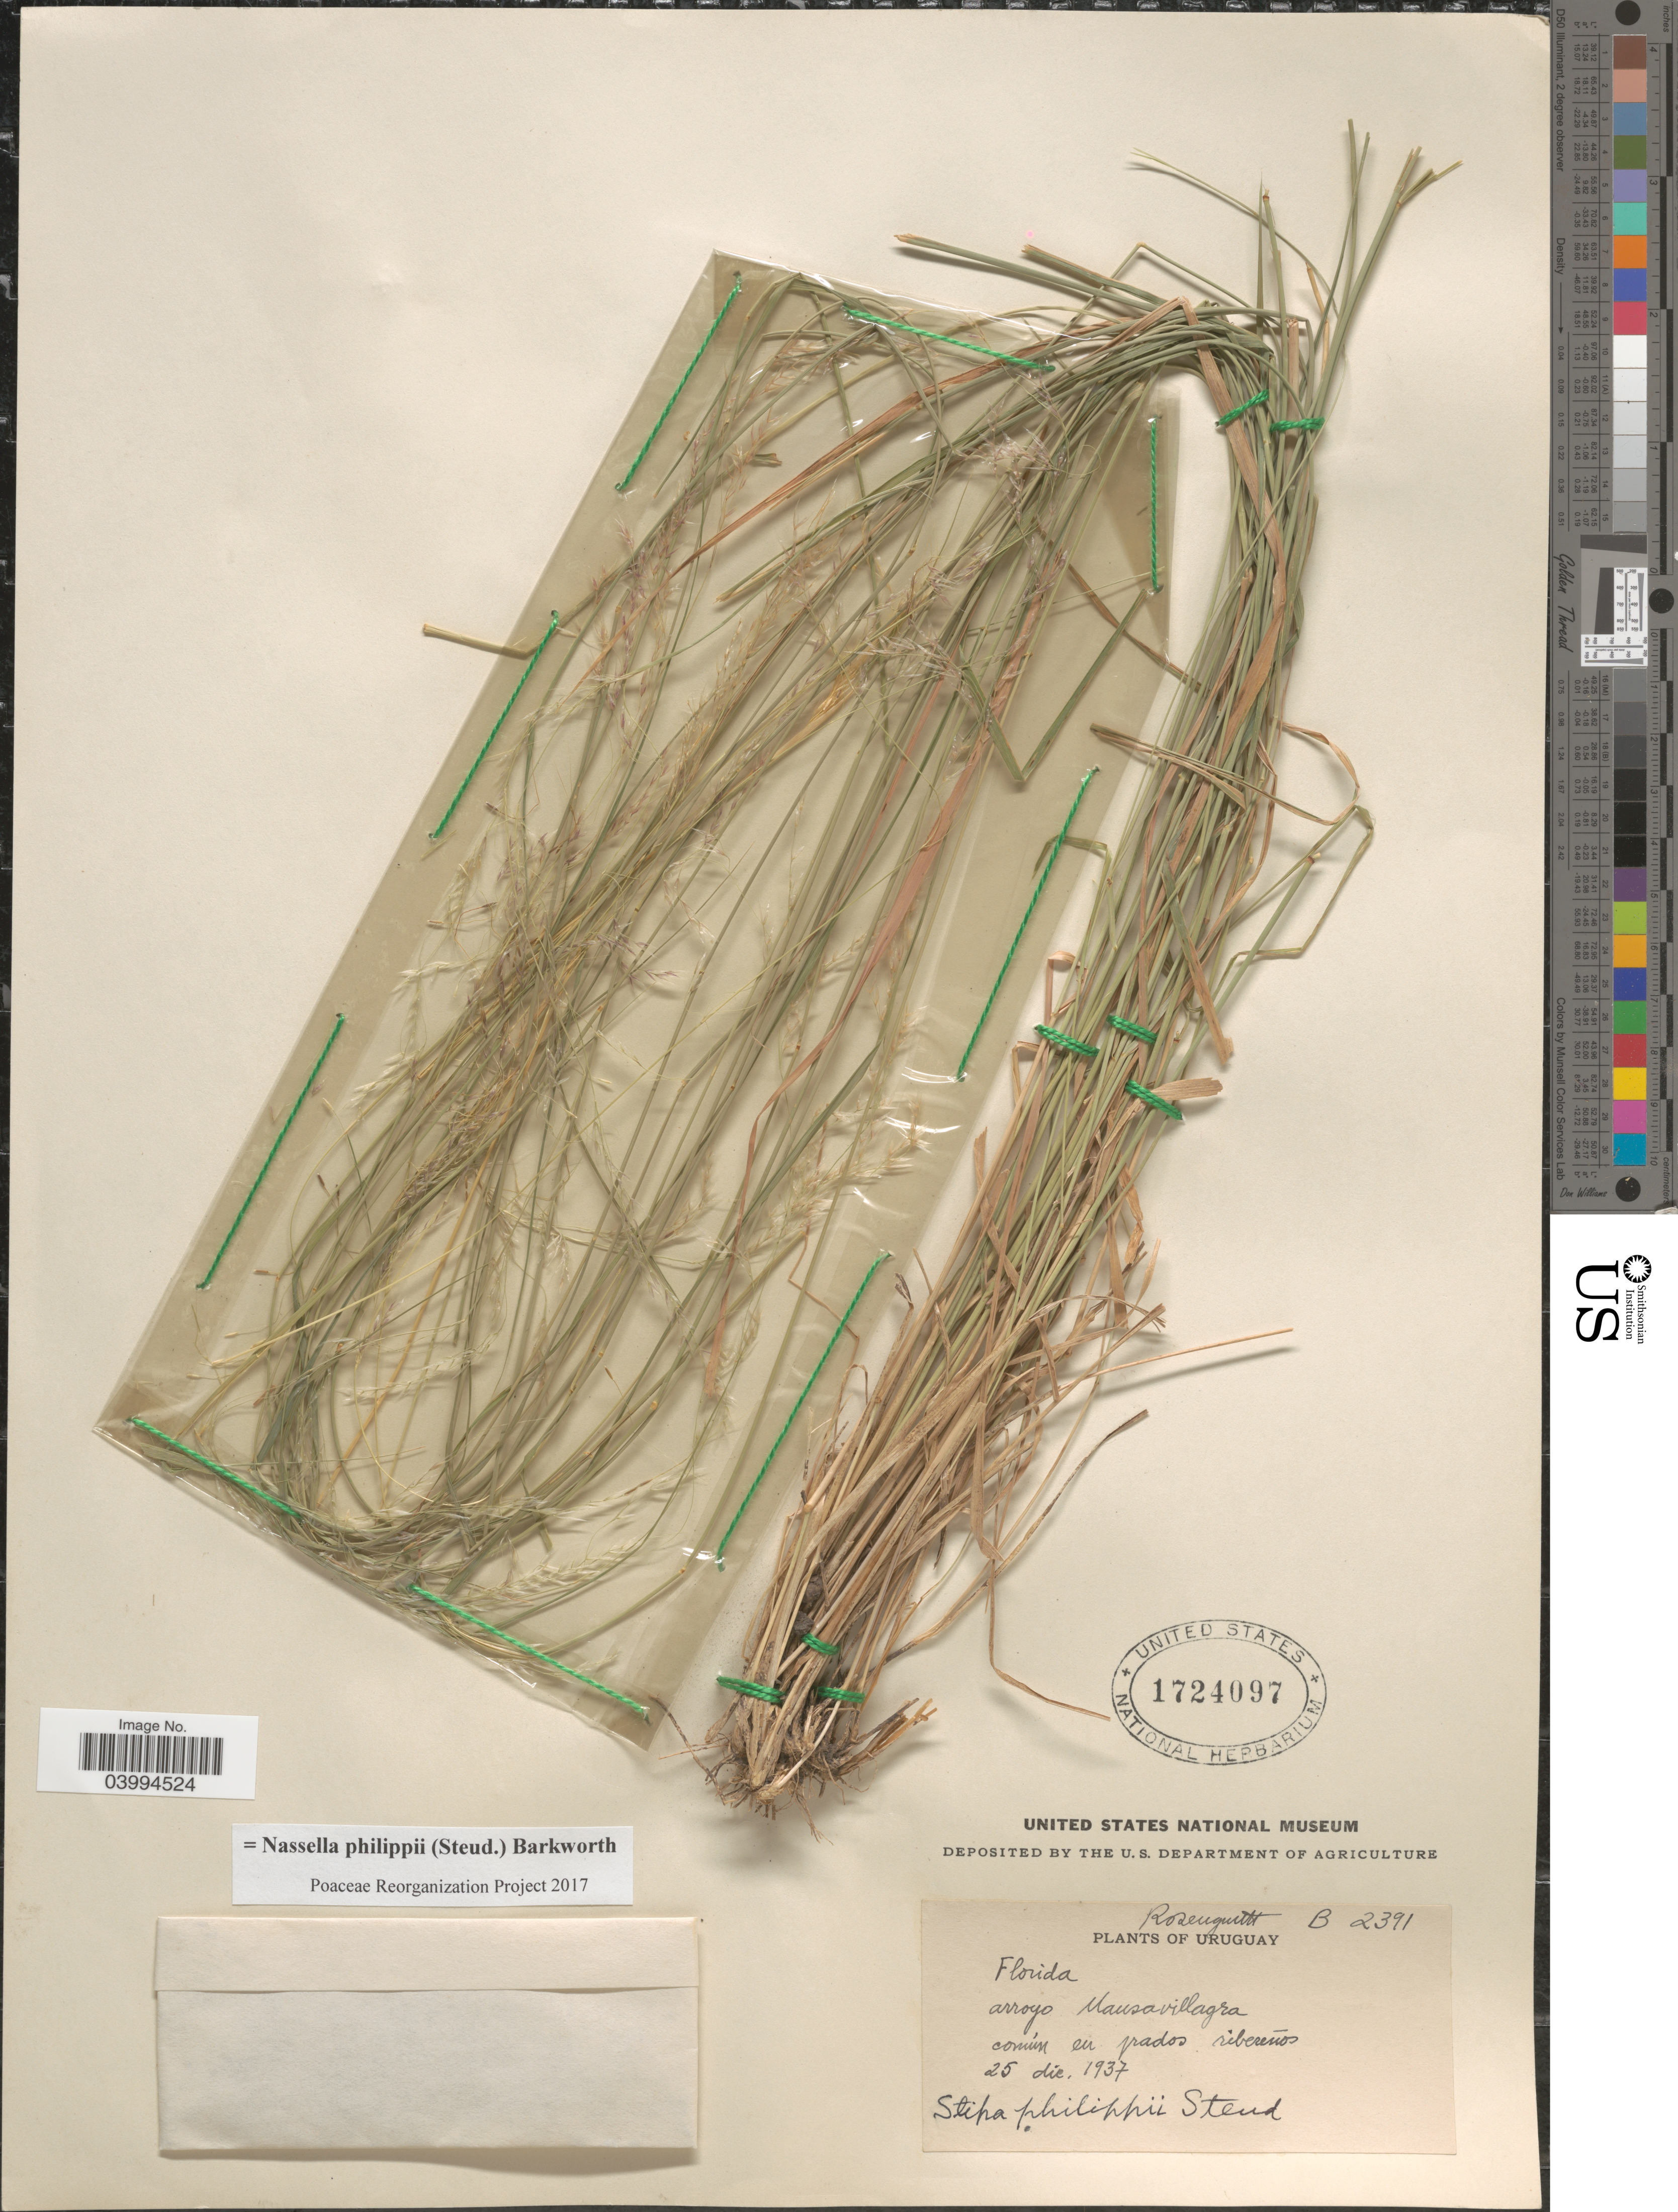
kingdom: Plantae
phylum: Tracheophyta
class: Liliopsida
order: Poales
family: Poaceae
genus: Nassella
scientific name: Nassella philippii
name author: (Steud.) Barkworth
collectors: Rosengurtt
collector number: B2391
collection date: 1937-12-25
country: Uruguay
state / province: Florida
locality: Arroyo Mansavillagra común en prados ribereños.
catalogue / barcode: US 1724097